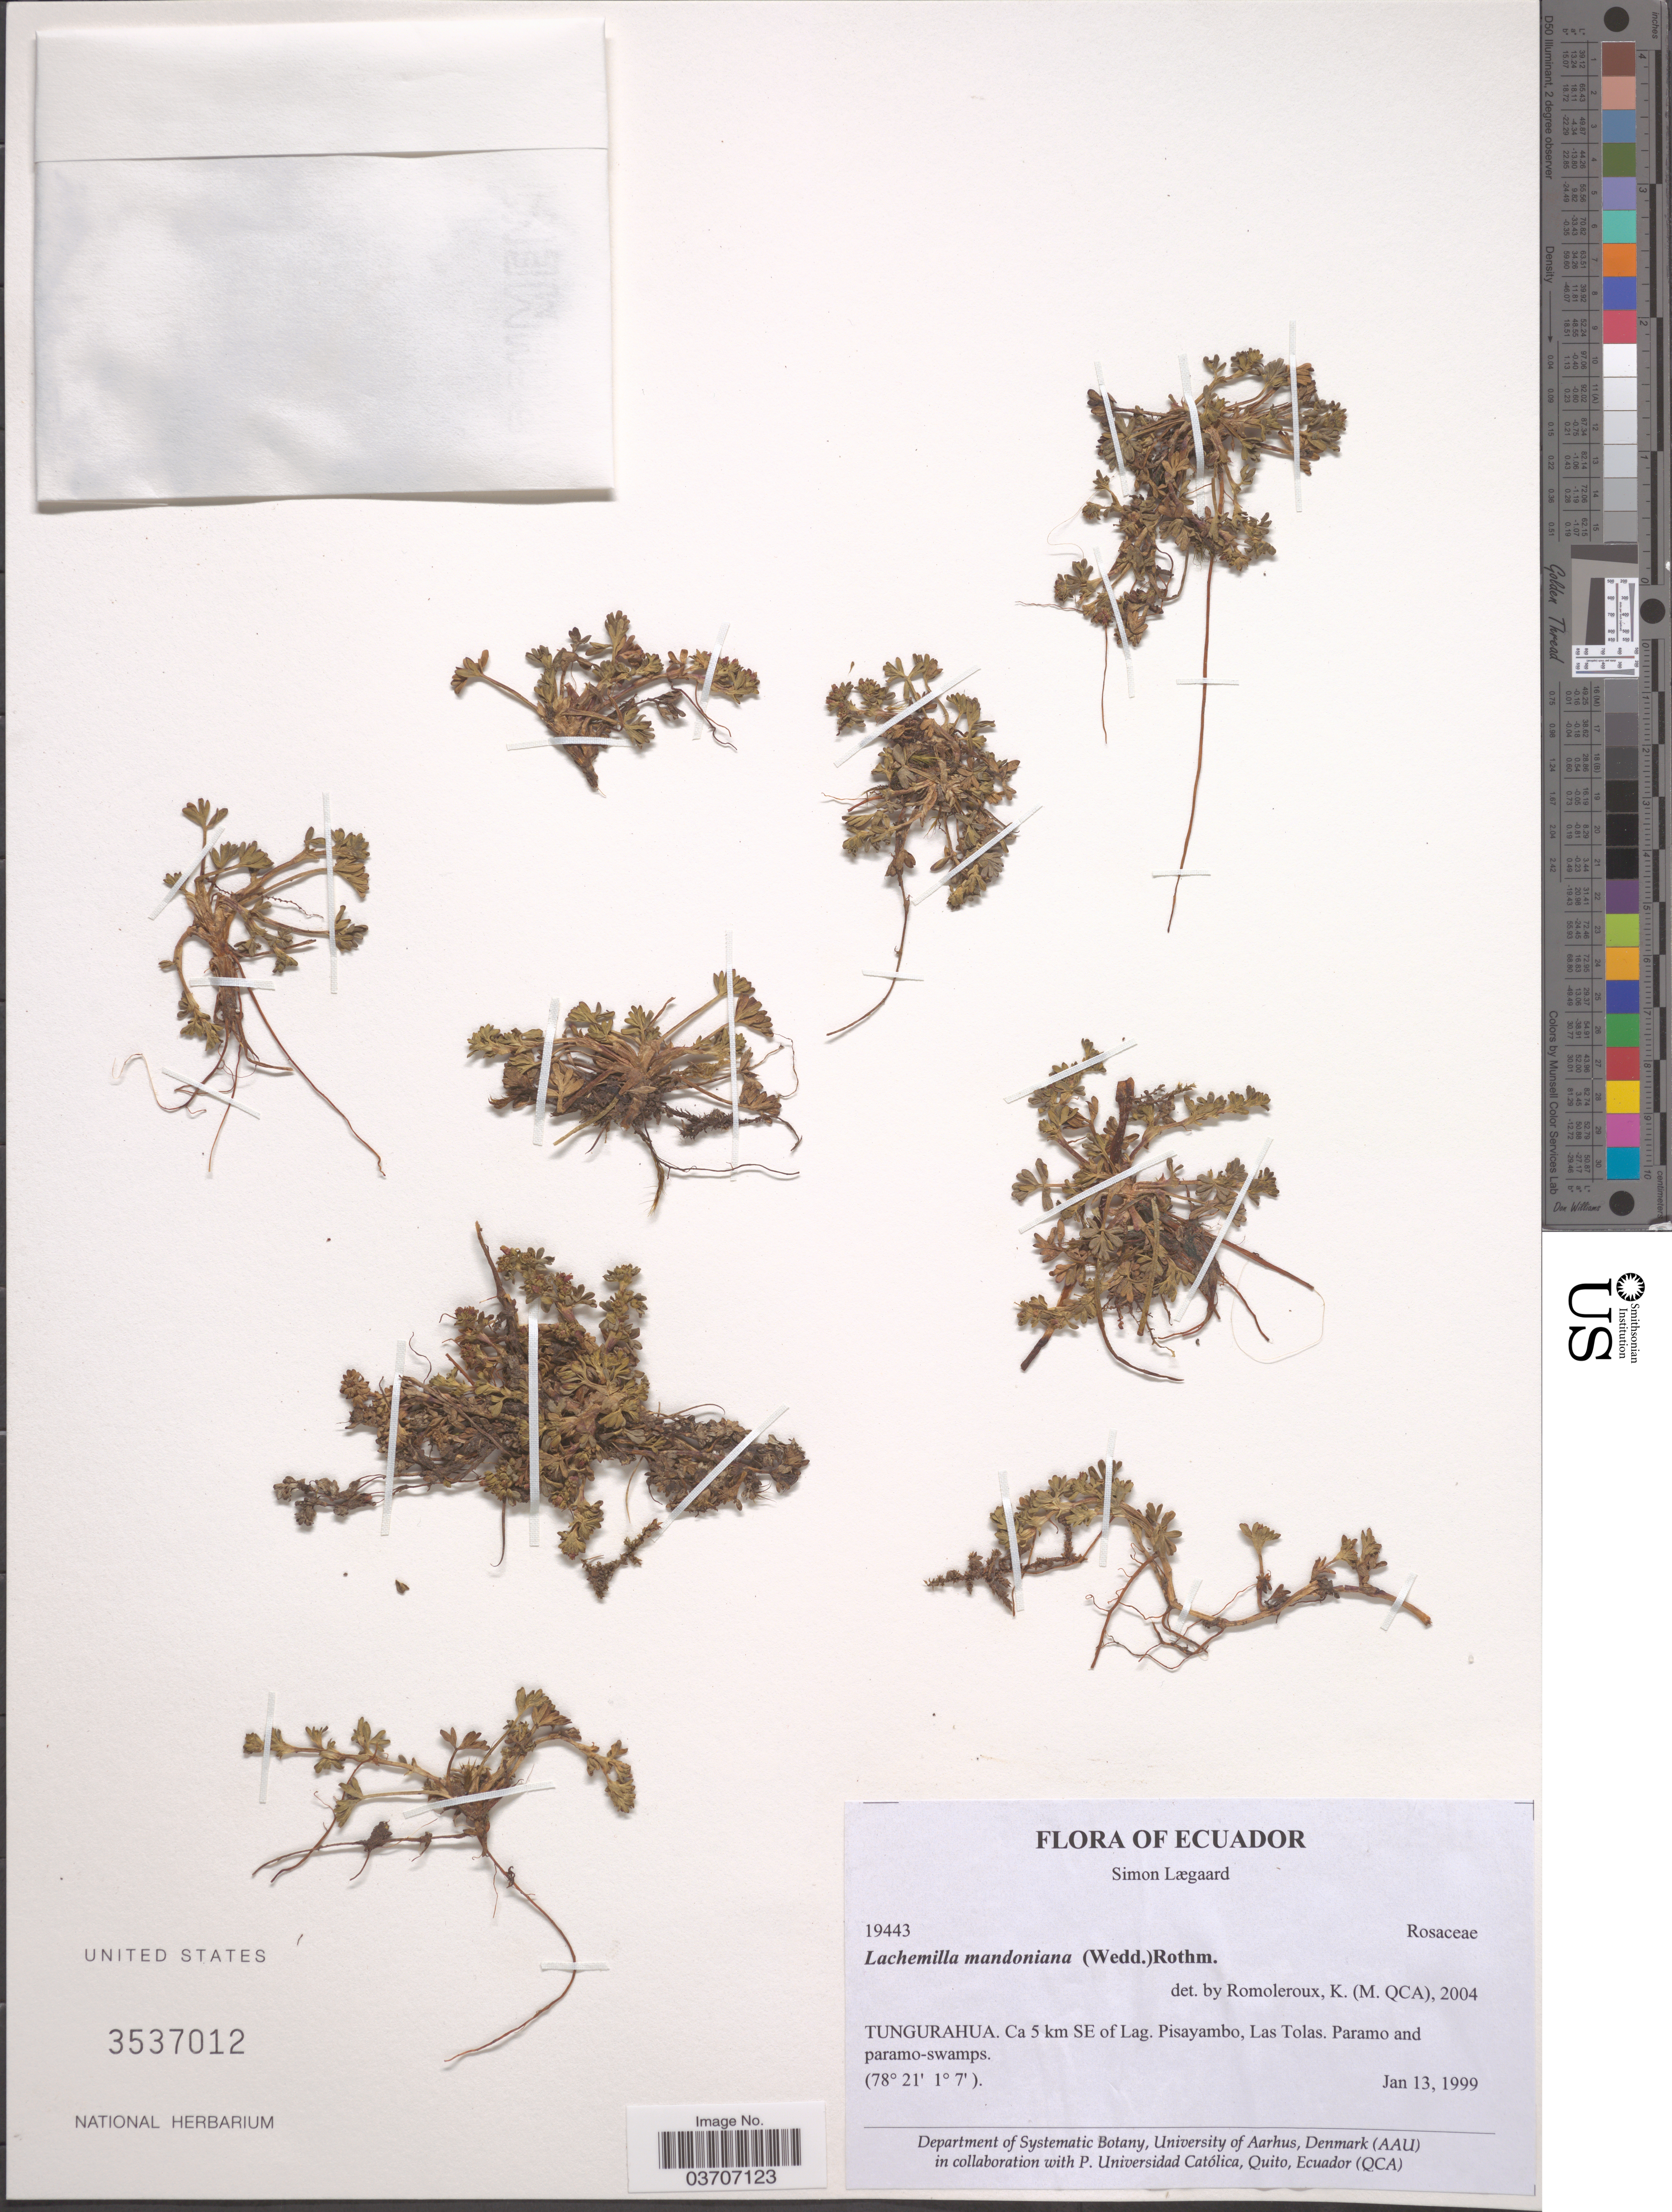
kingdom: Plantae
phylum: Tracheophyta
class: Magnoliopsida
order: Rosales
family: Rosaceae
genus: Lachemilla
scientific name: Lachemilla mandoniana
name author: (Wedd.) Rothm.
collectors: S. Lægaard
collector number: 19443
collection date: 1999-01-13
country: Ecuador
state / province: Tungurahua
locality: Ca. 5 km SE of Lag. Pisayambo, Las Tolas.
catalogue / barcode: US 3537012